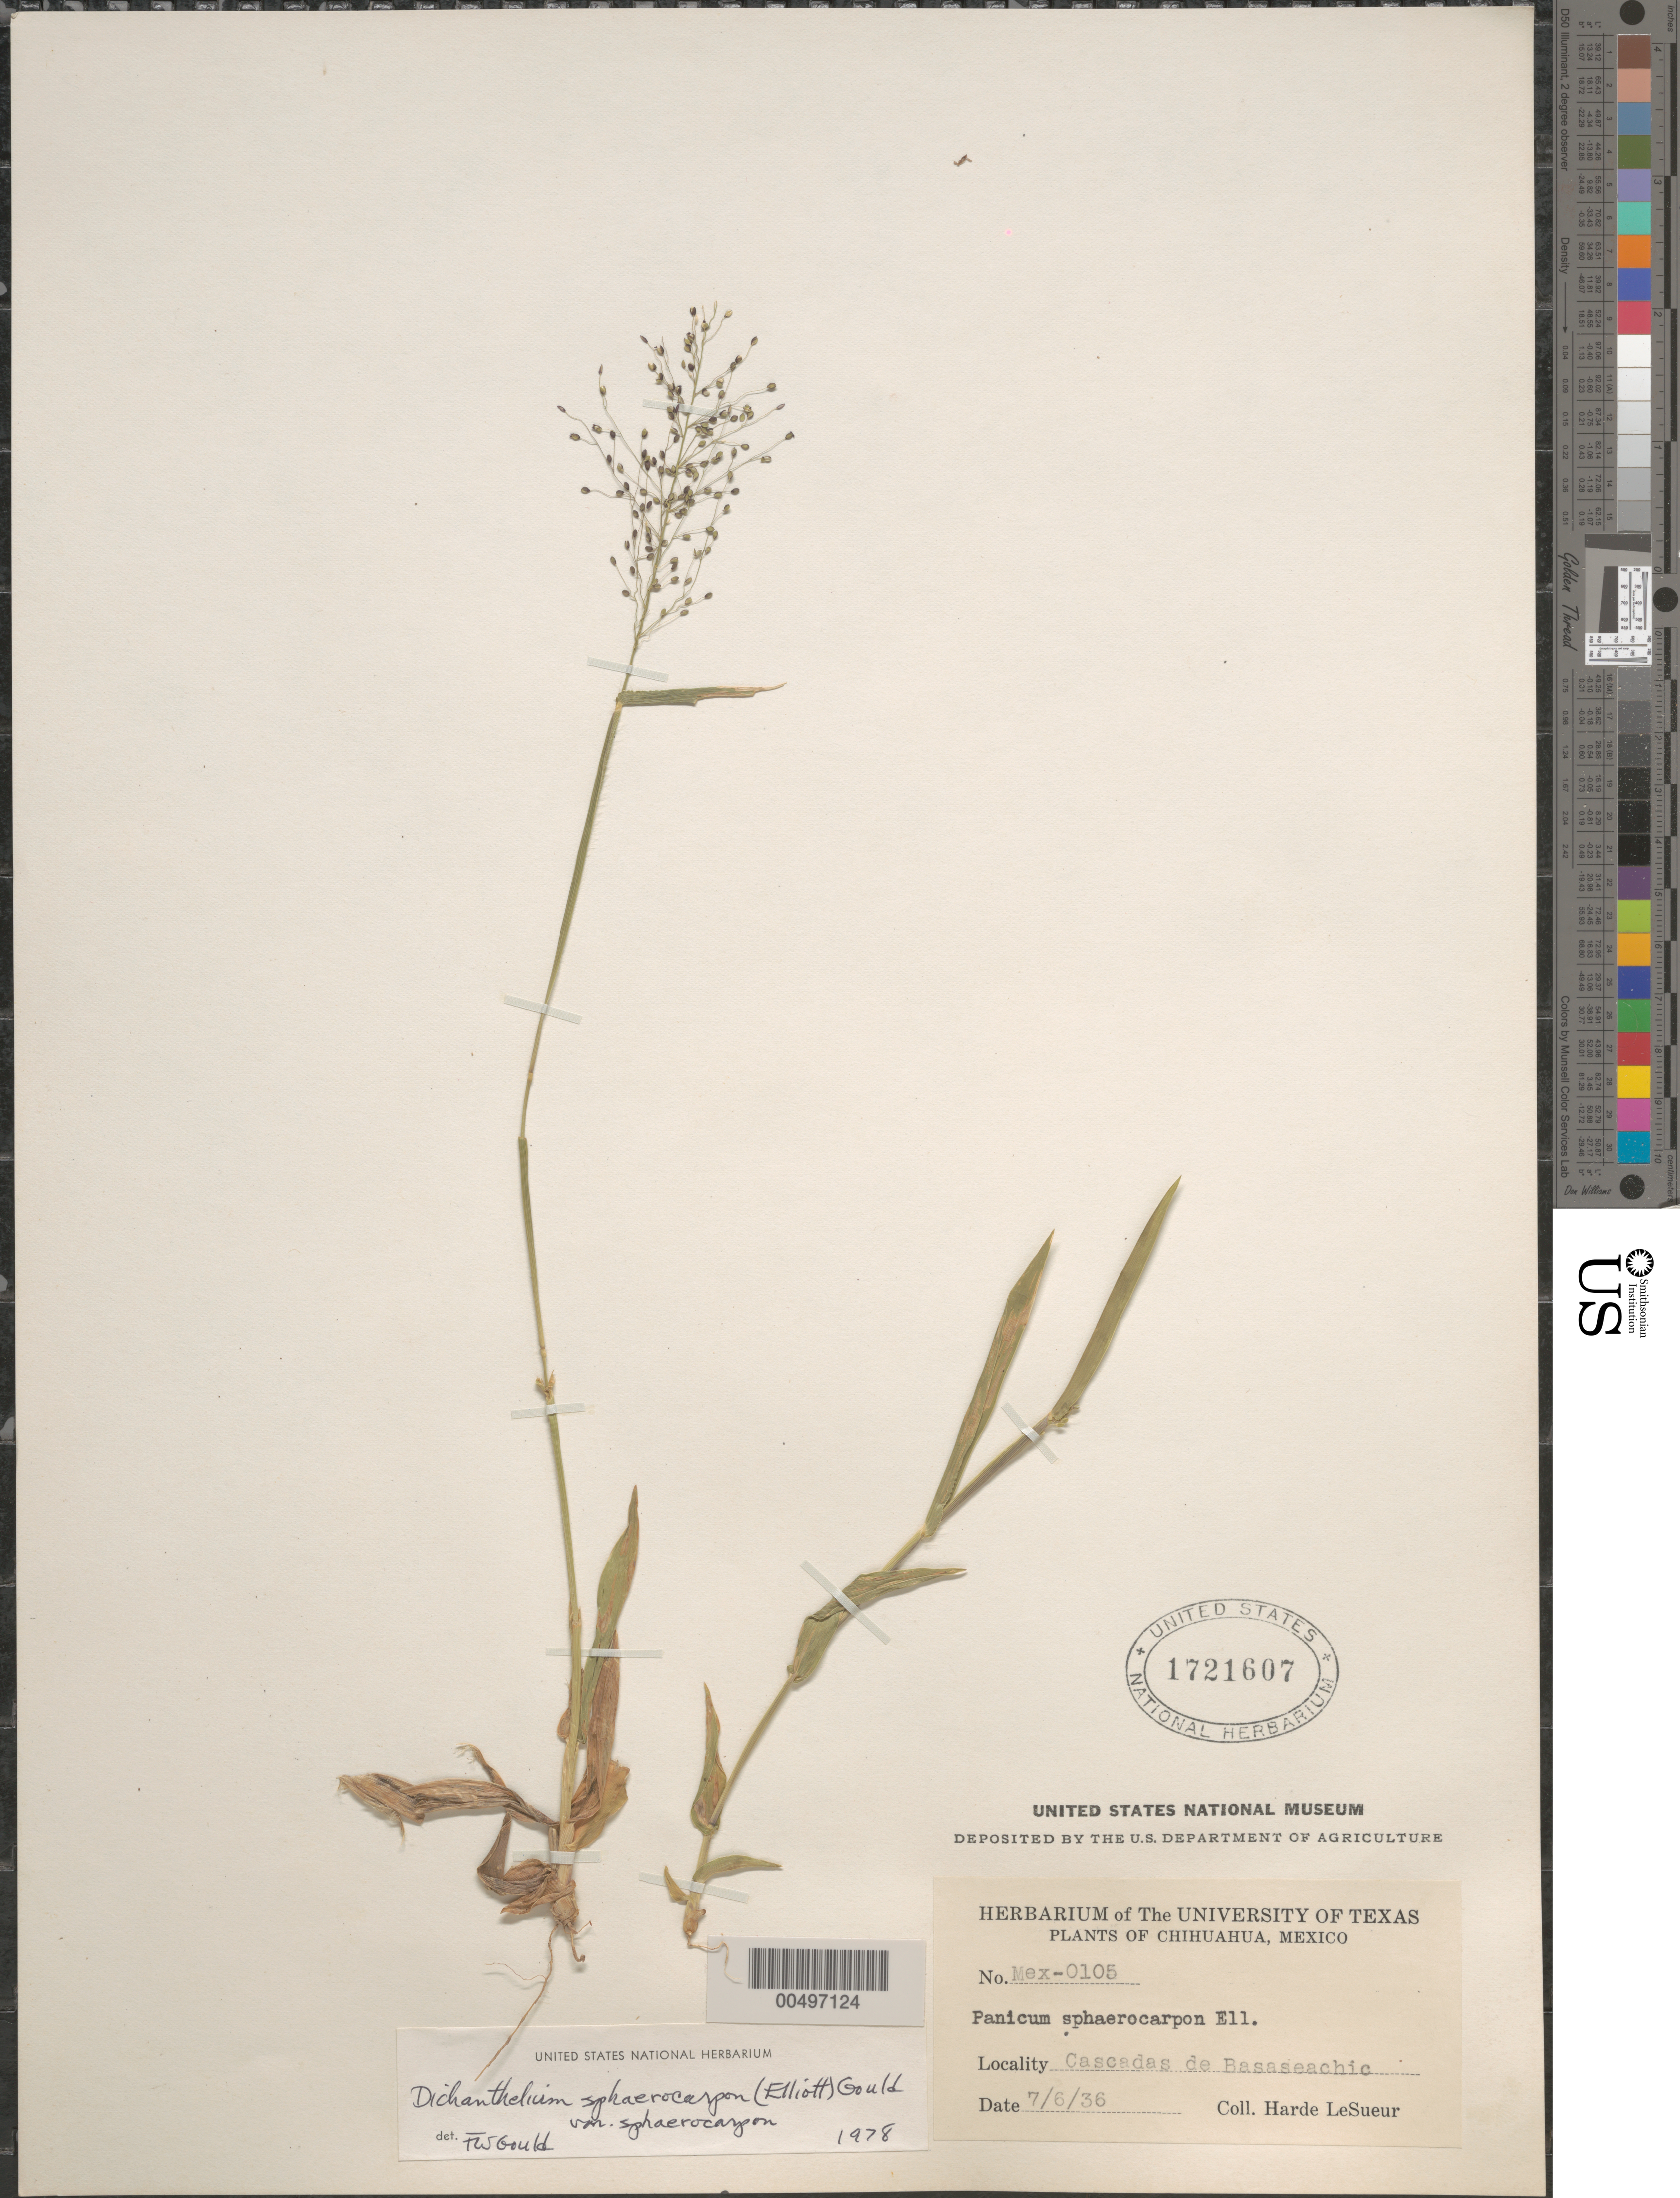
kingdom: Plantae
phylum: Tracheophyta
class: Liliopsida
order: Poales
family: Poaceae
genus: Dichanthelium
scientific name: Dichanthelium sphaerocarpon var. sphaerocarpon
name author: (Elliott) Gould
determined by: Gould, F. W.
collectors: D. H. LeSueur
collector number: Mex-0105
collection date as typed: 7 Jun 1936 or 6 Jul 1936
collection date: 1936-06-07 or 1936-07-06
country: Mexico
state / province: Chihuahua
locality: Cascadas de Basaseachic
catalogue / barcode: US 1721607